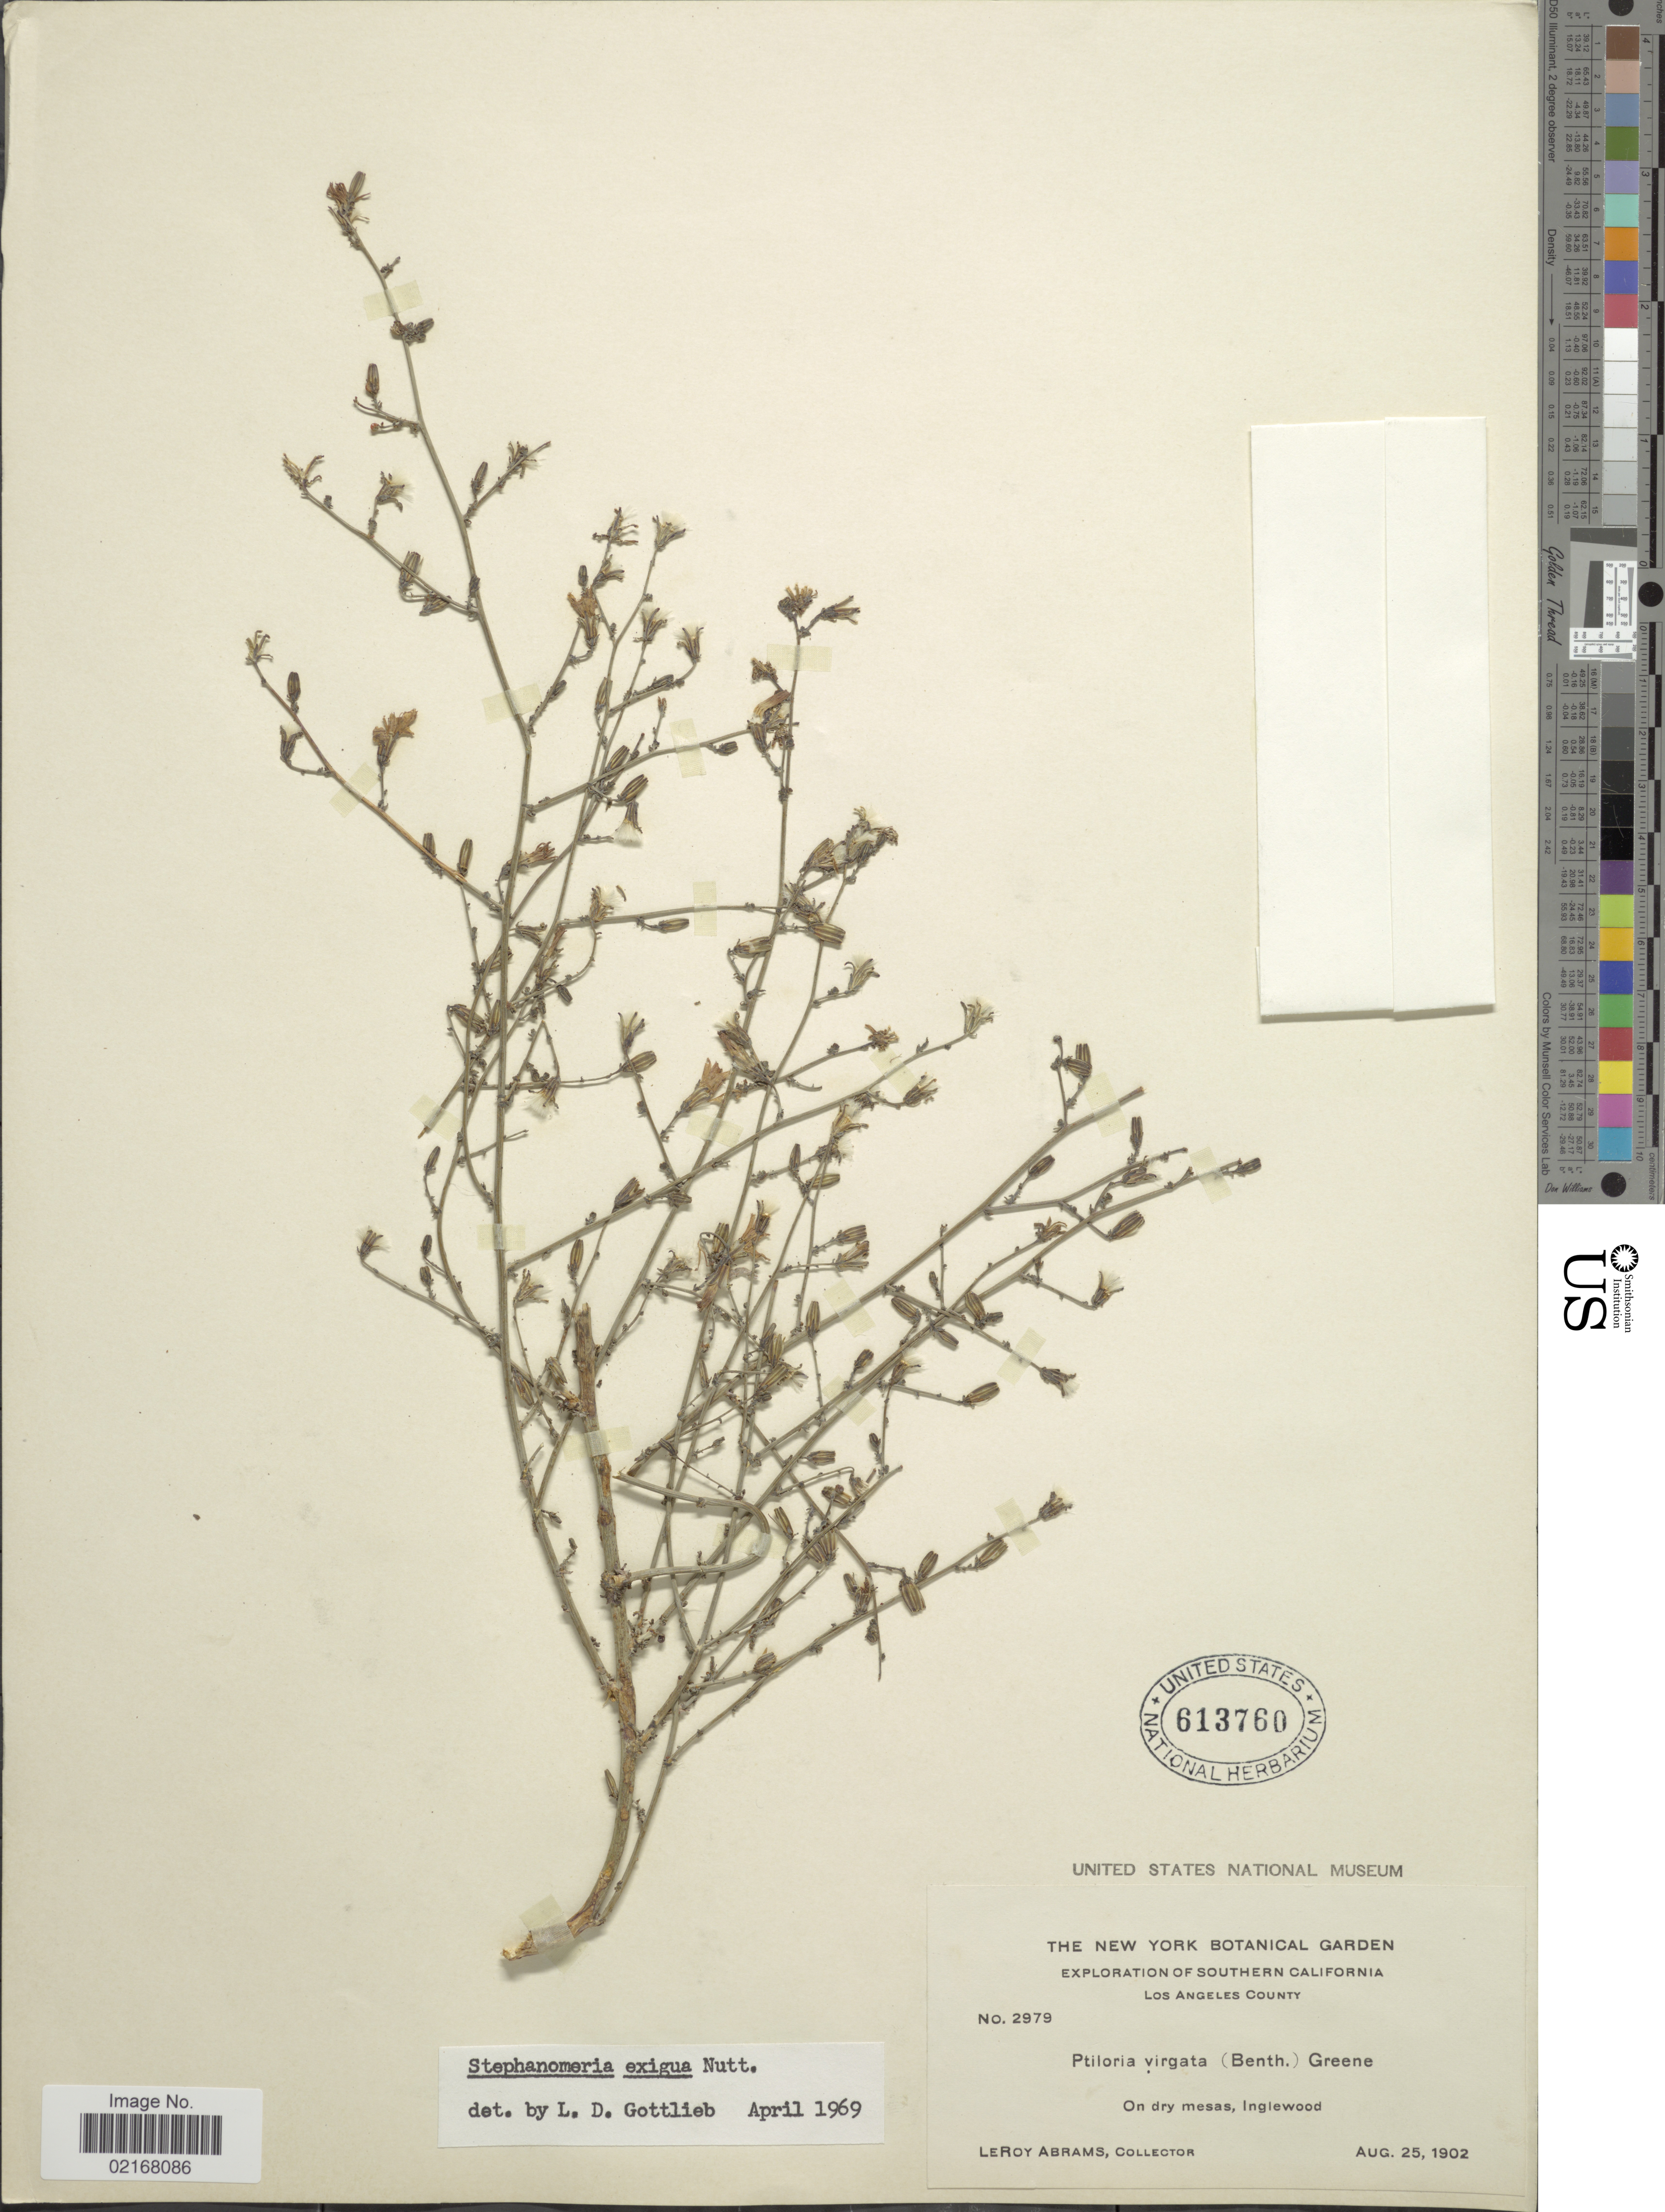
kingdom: Plantae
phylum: Tracheophyta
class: Magnoliopsida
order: Asterales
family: Asteraceae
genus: Stephanomeria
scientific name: Stephanomeria exigua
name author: Nutt.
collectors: L. Abrams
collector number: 2979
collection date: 1902-08-25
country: United States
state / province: California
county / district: Los Angeles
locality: Southern California. Los Angeles County. On dry mesas, Inglewood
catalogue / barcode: US 613760